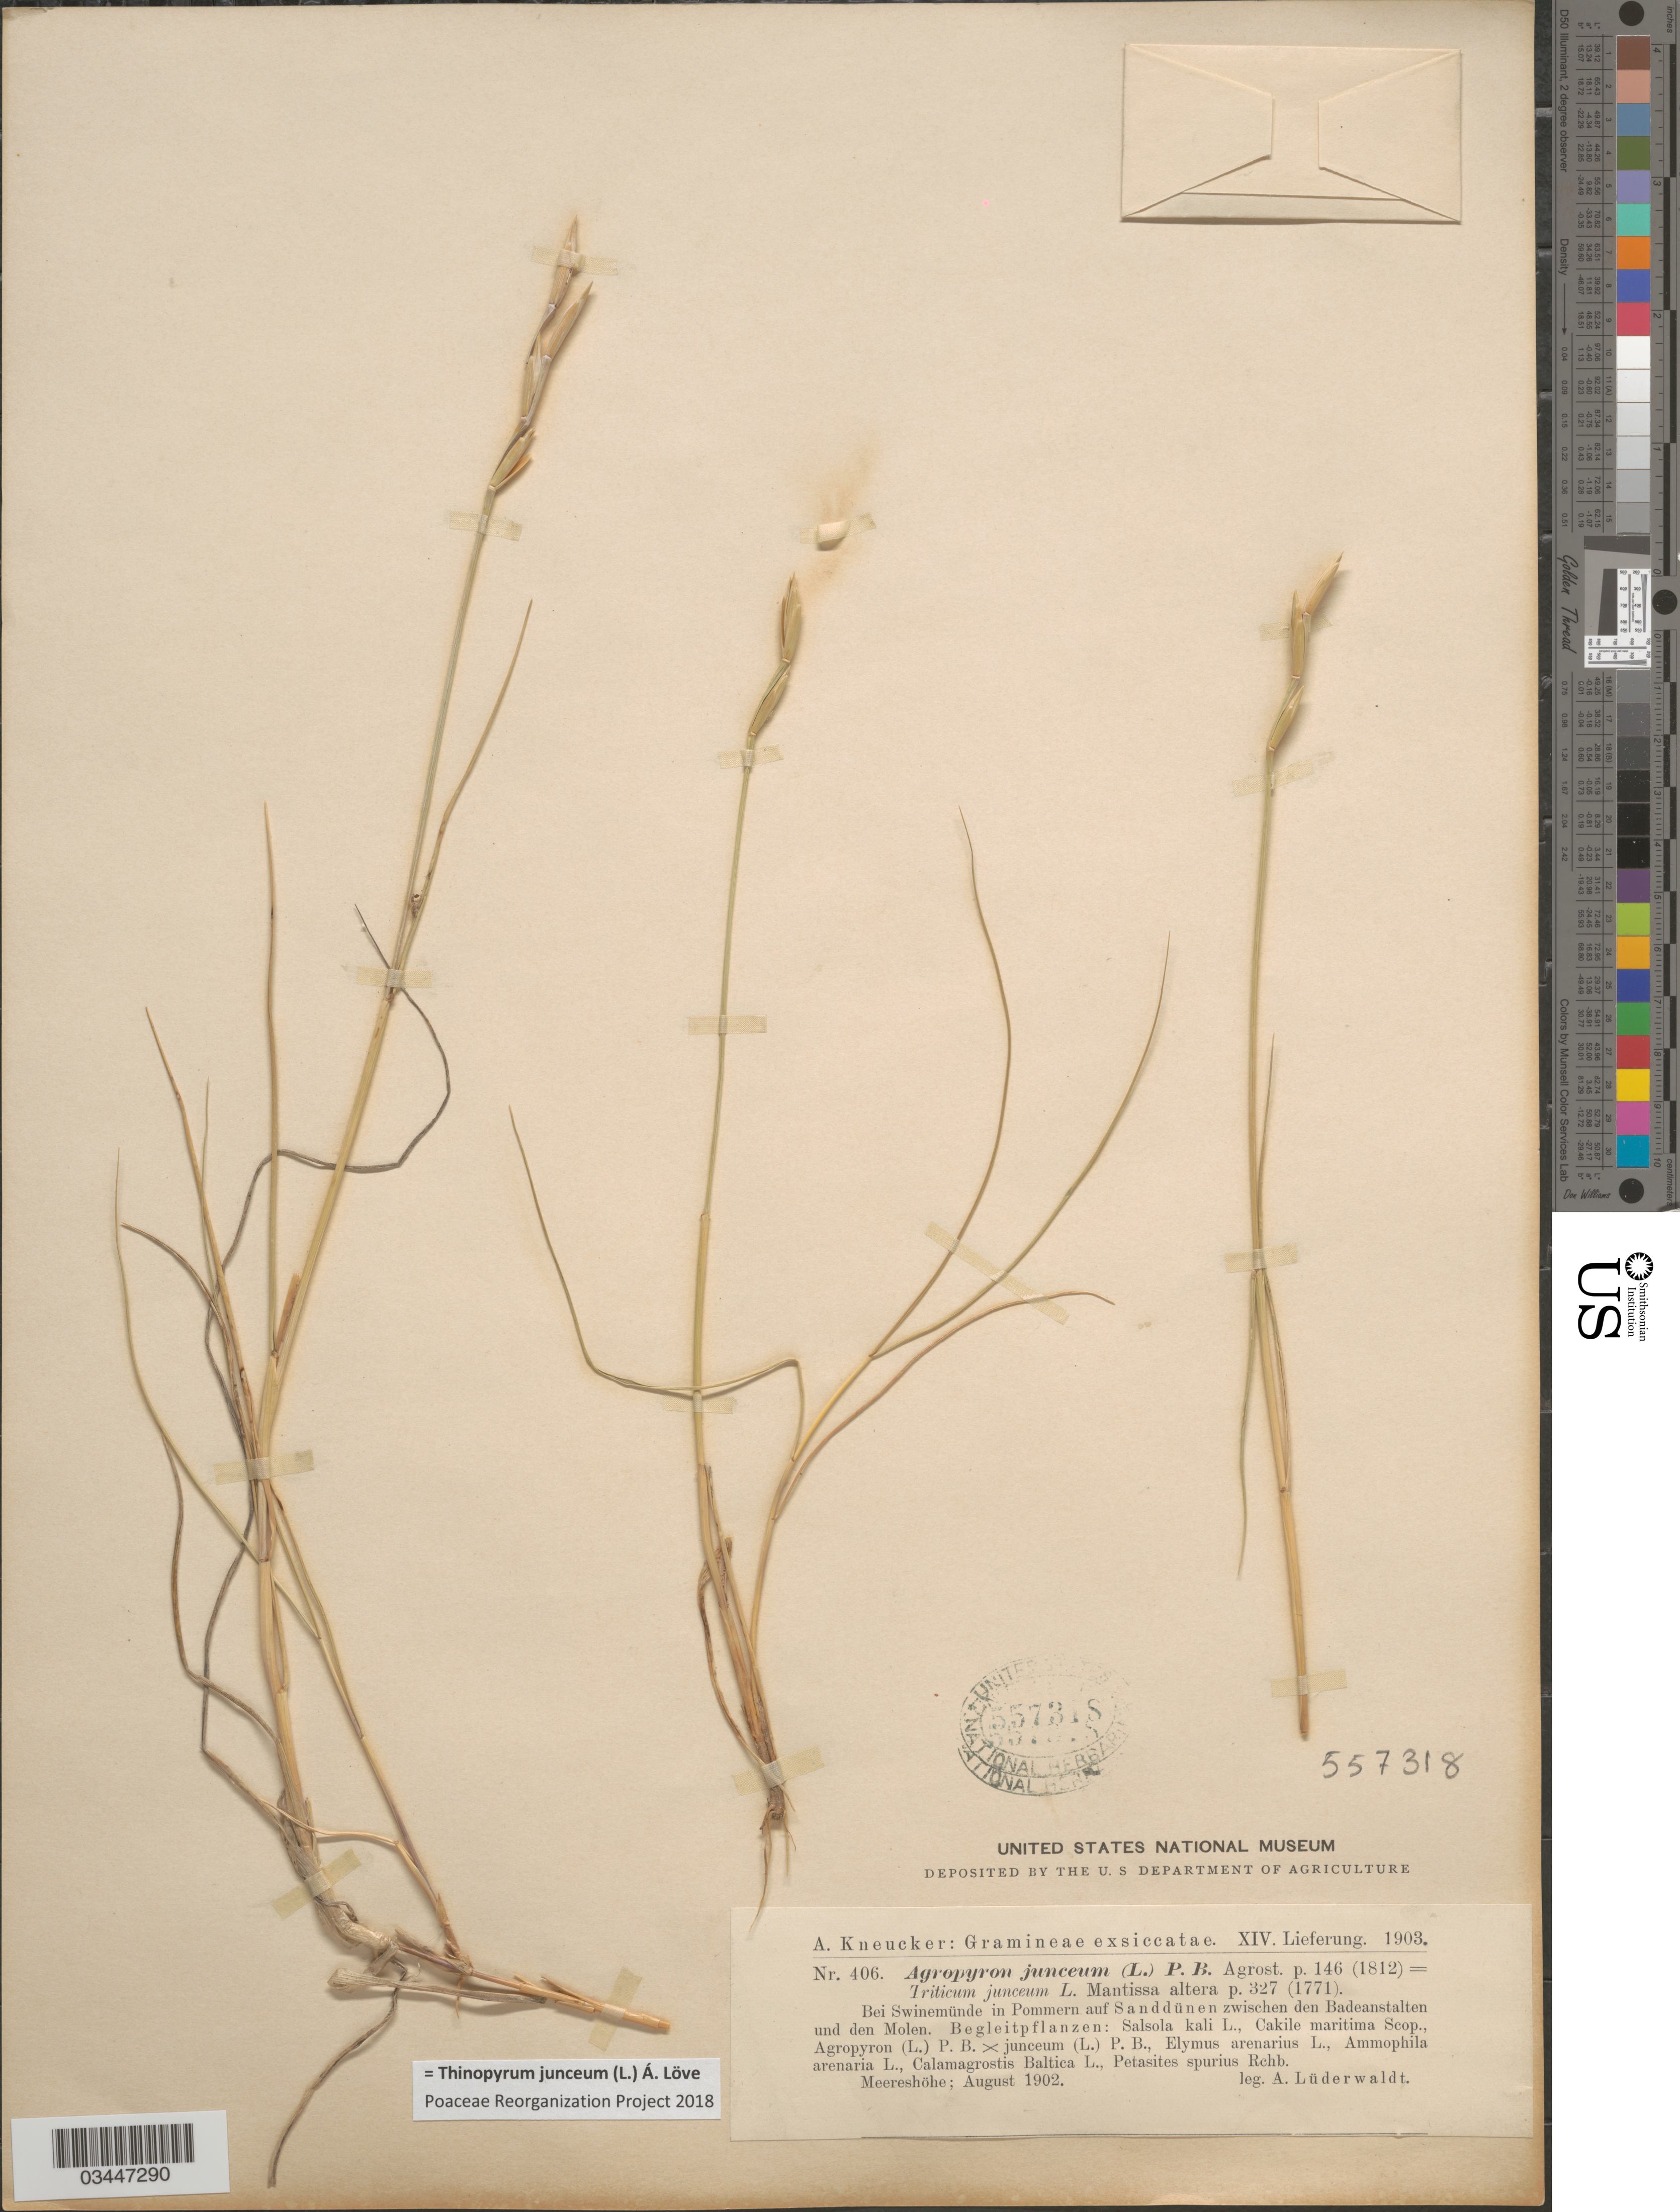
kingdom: Plantae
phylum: Tracheophyta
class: Liliopsida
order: Poales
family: Poaceae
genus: Thinopyrum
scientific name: Thinopyrum junceum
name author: (L.) Á. Löve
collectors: A. Lüderwaldt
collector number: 406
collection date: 1902-08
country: Poland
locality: Bei Swinemünde in Pommern auf Sanddünen zwische den Badeanstalten und den Molen.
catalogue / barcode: US 557318